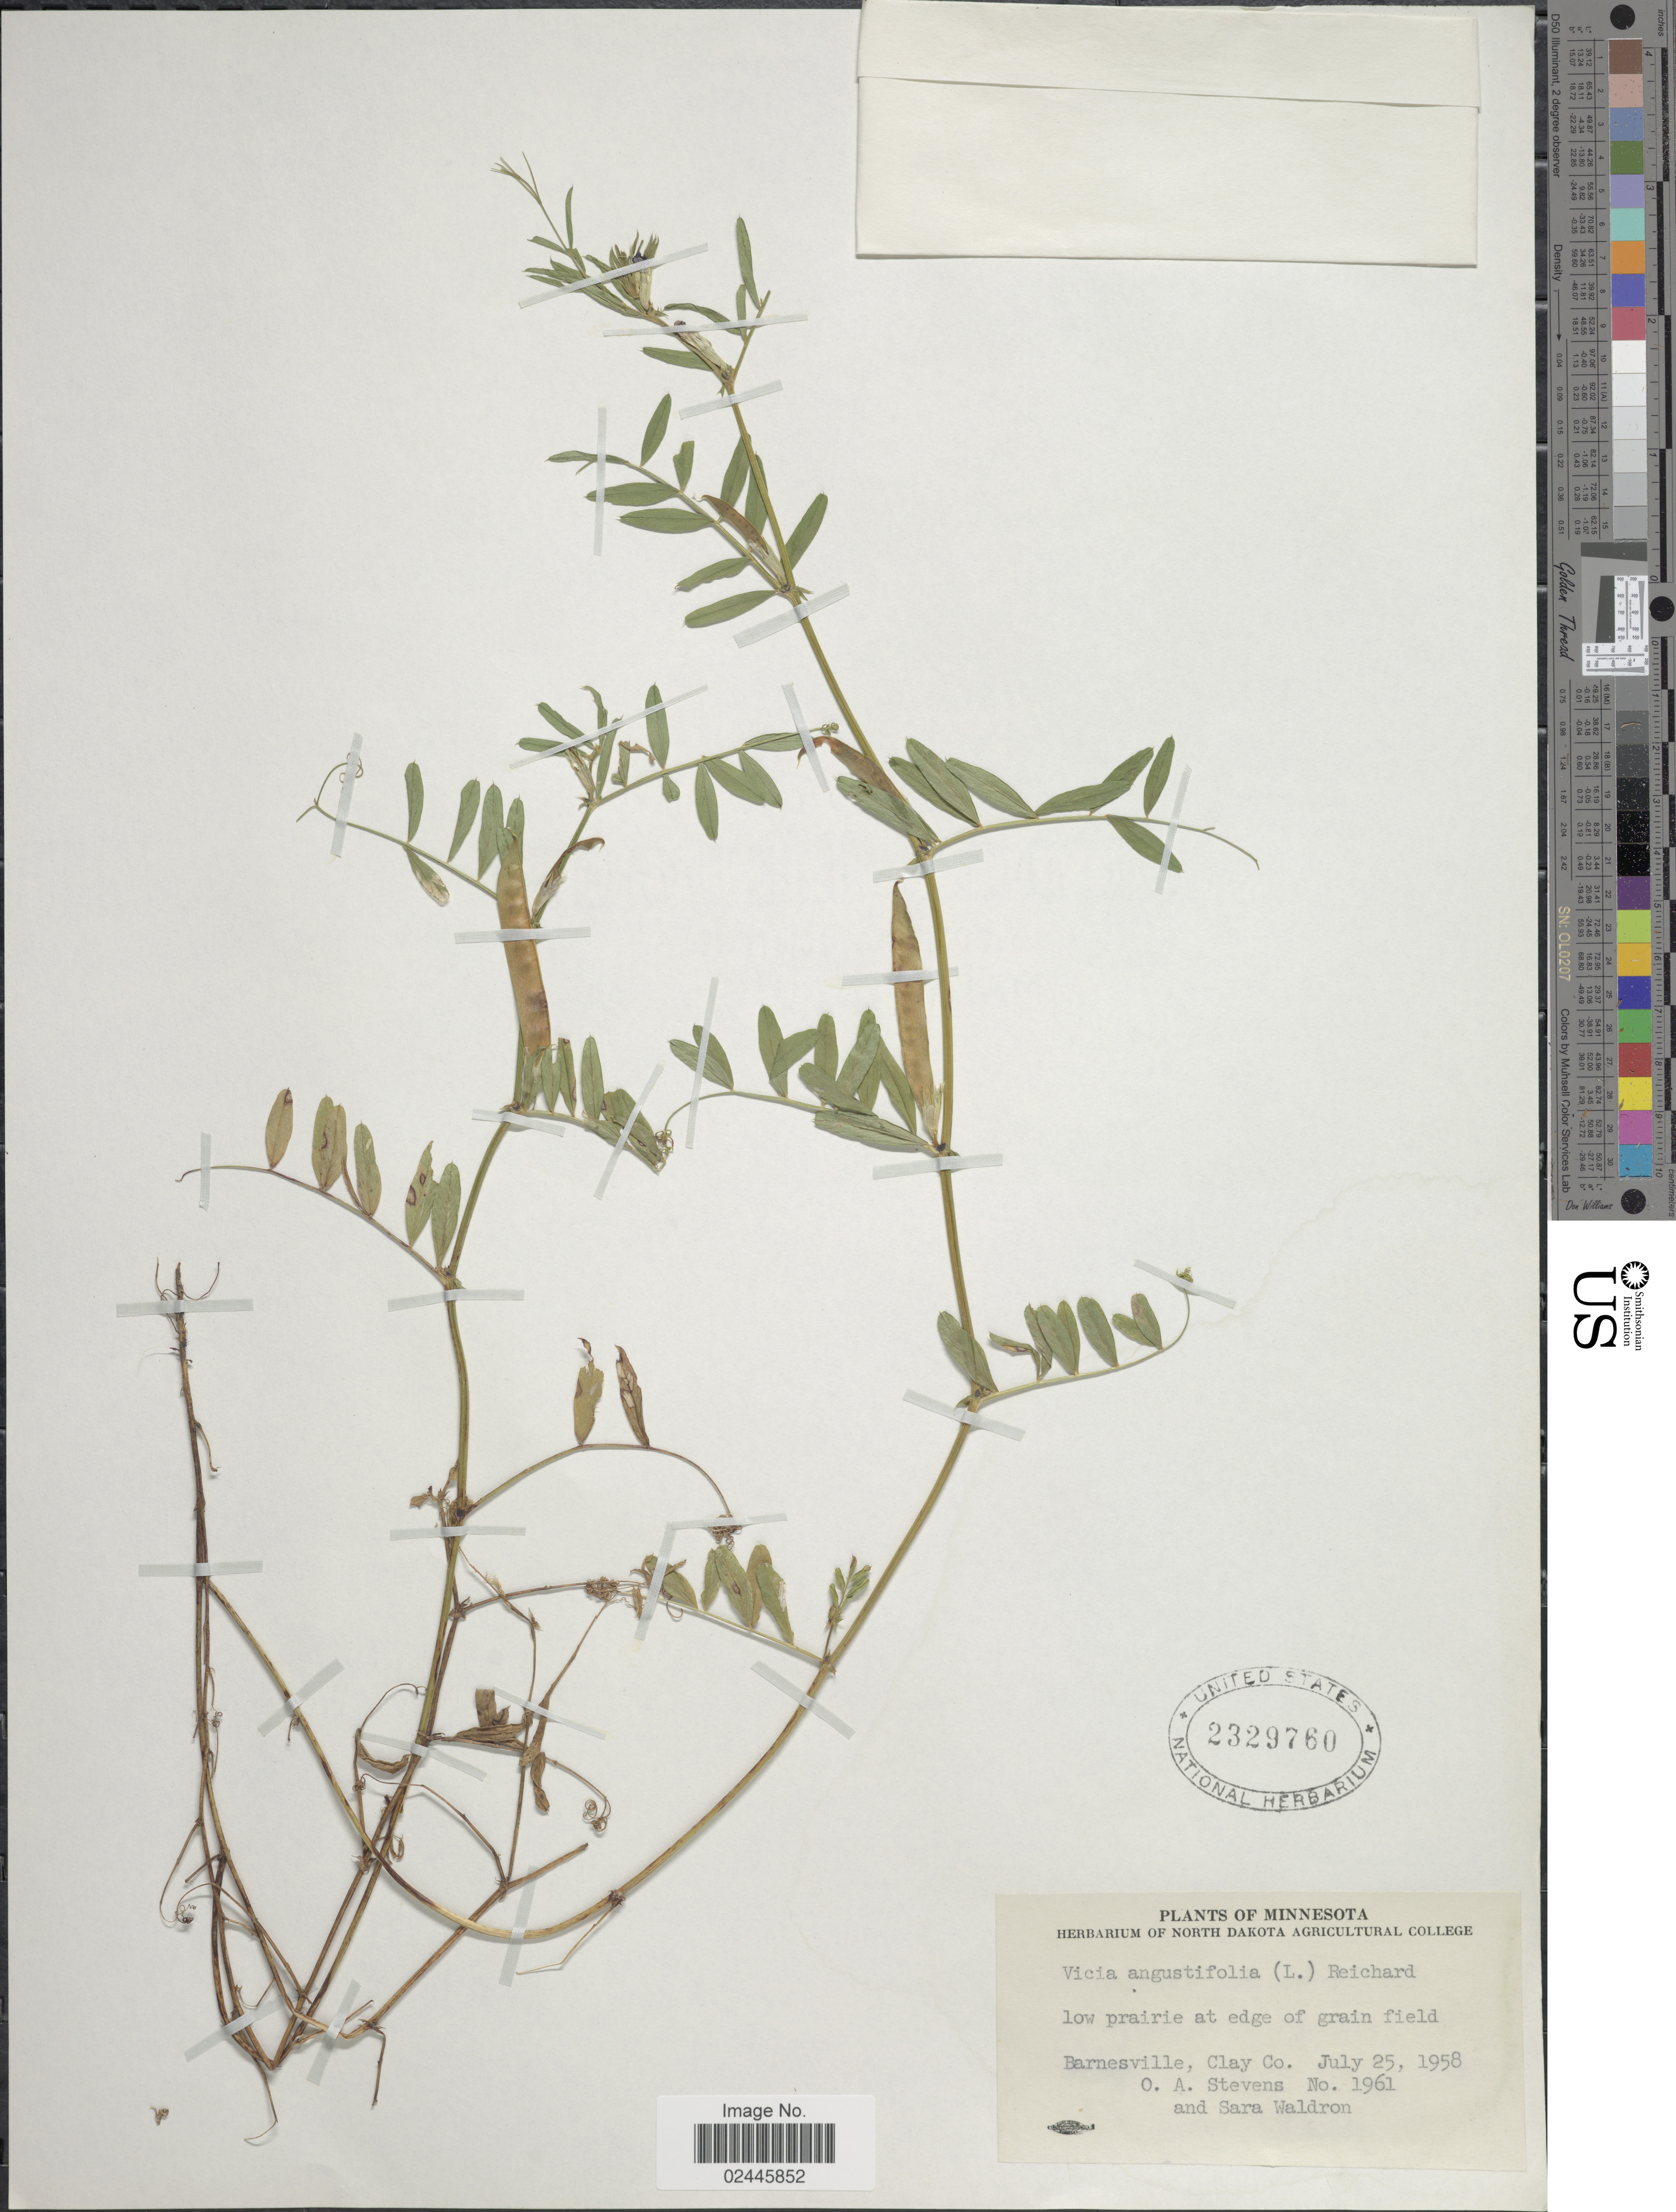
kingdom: Plantae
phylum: Tracheophyta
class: Magnoliopsida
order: Fabales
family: Fabaceae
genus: Vicia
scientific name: Vicia angustifolia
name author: L.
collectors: O. A. Stevens & S. Waldron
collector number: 1961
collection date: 1958-07-25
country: United States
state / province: Minnesota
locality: Barnesville, Clay Co. Low prairie at edge of grain field.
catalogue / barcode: US 2329760